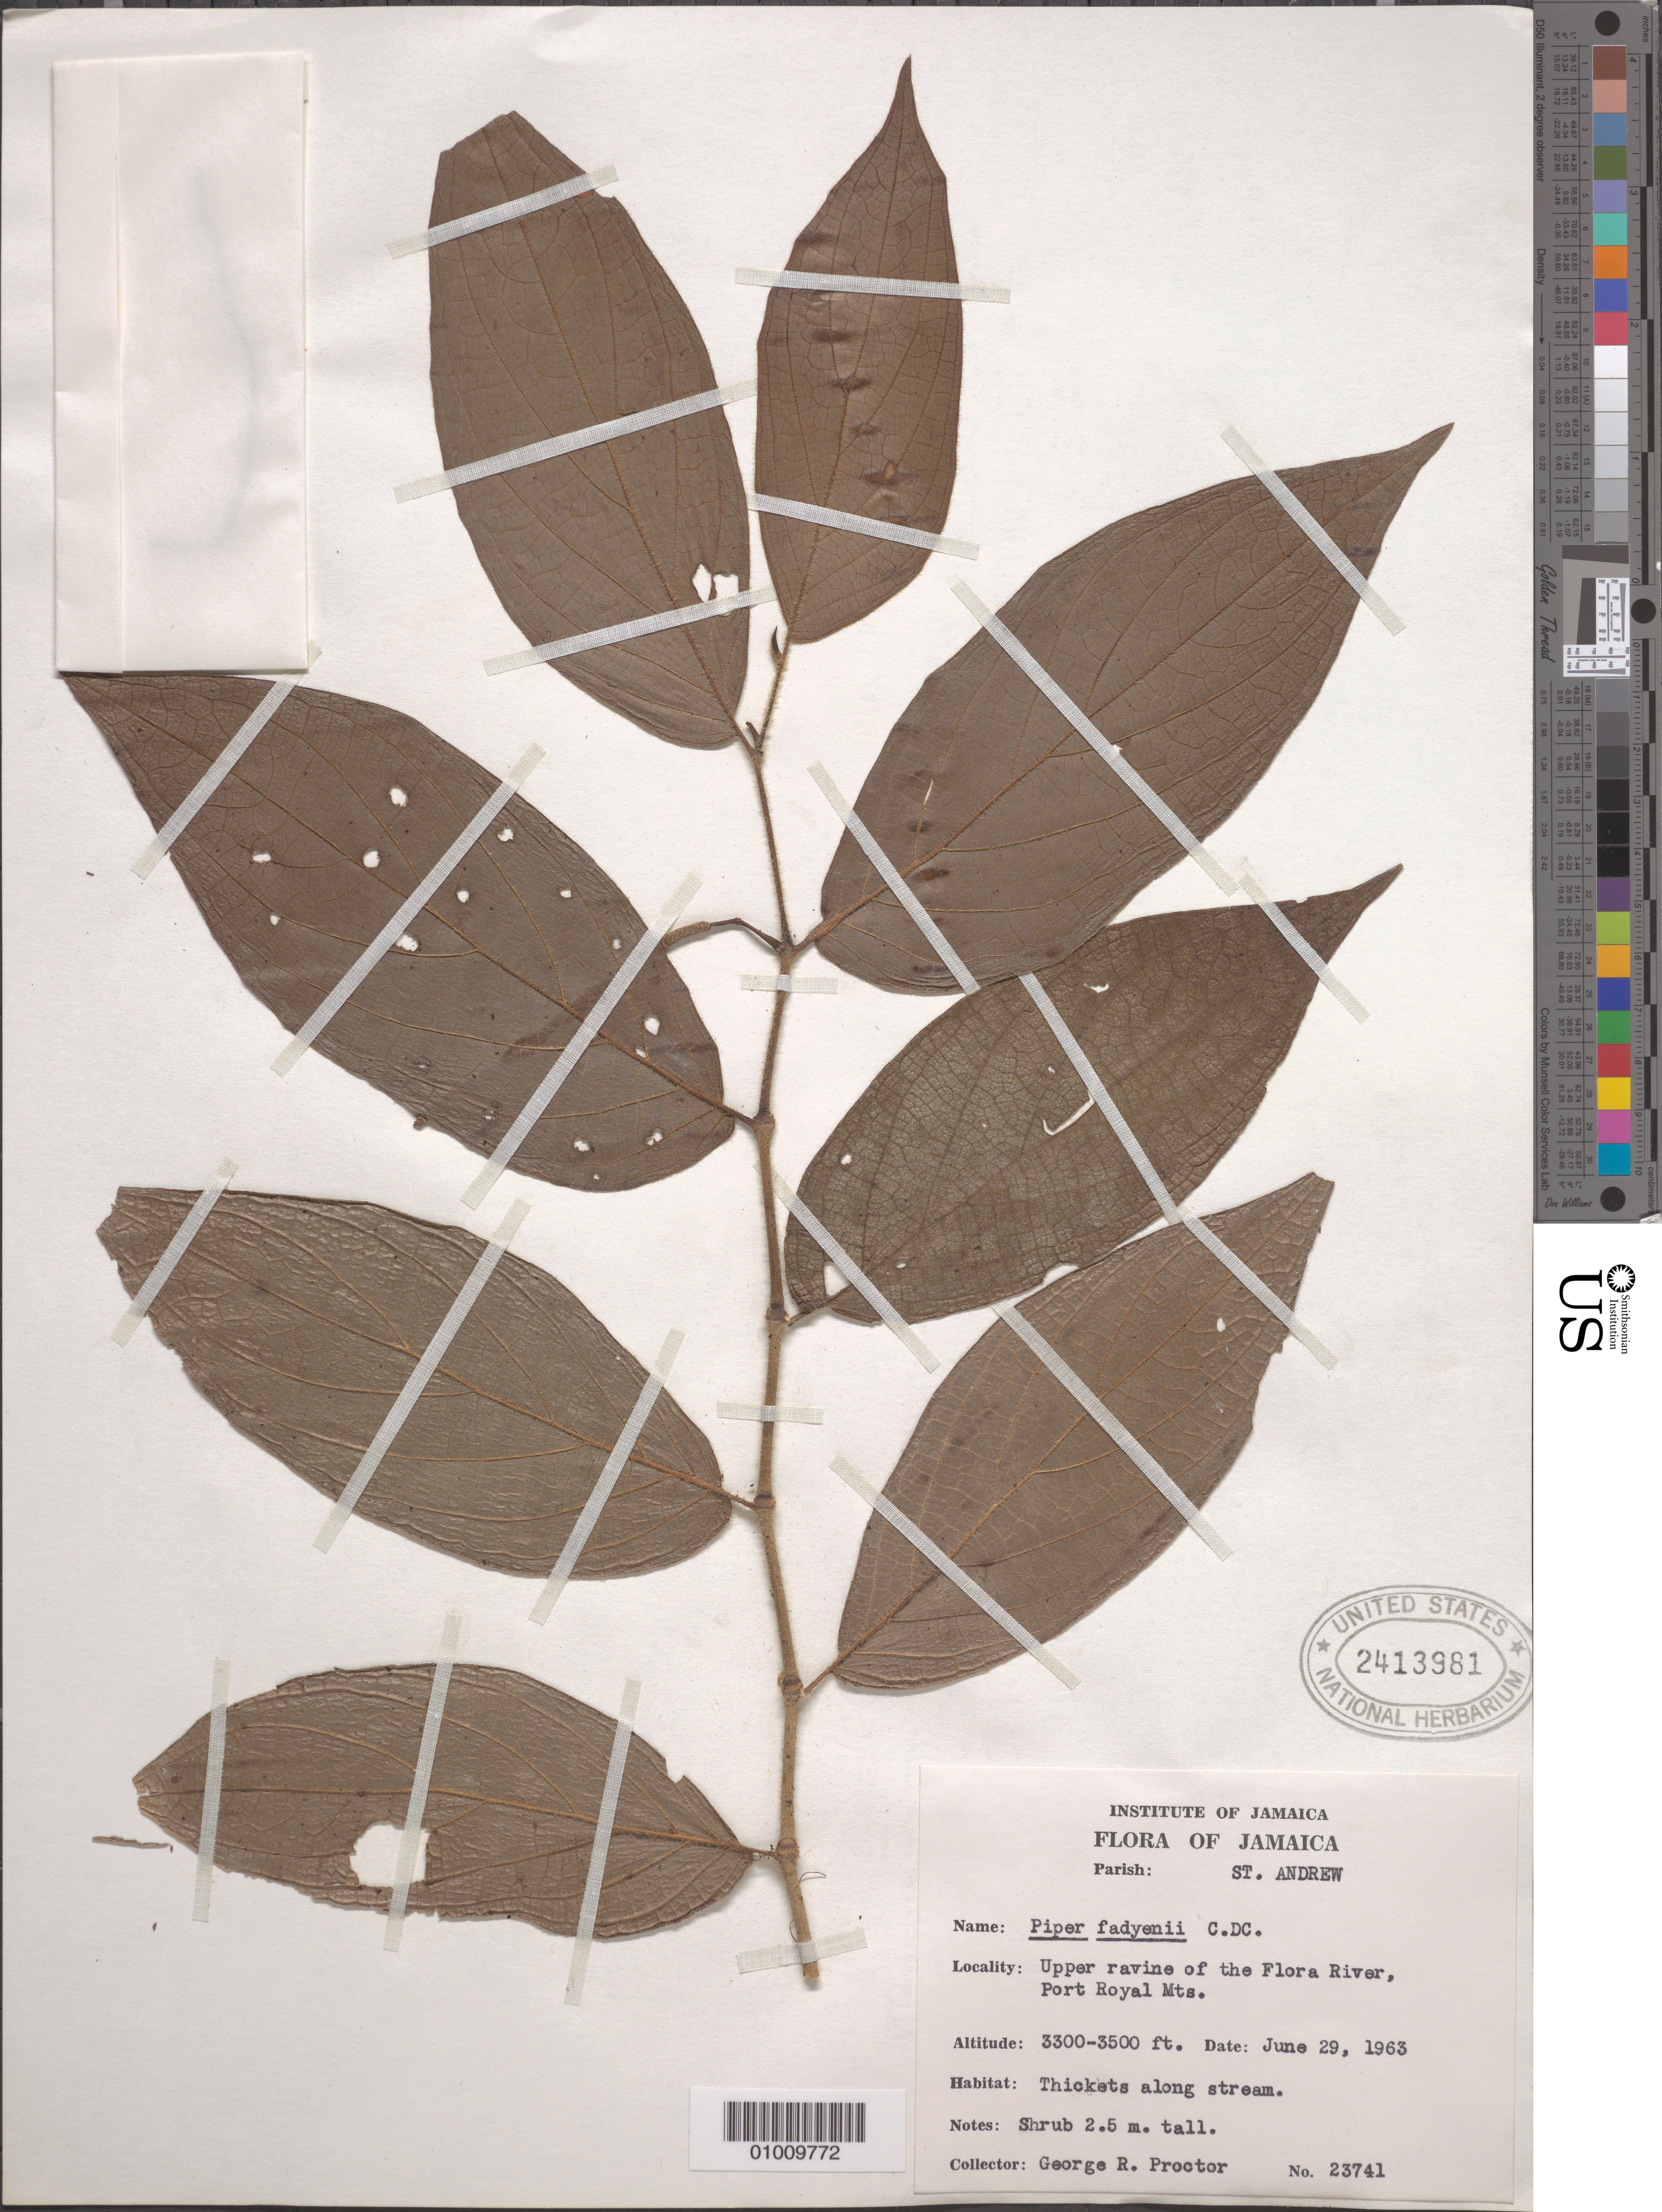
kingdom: Plantae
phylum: Tracheophyta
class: Magnoliopsida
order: Piperales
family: Piperaceae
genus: Piper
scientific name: Piper fadyenii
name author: C. DC.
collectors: G. R. Proctor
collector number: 23741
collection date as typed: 29 Jun 1963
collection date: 1963-06-29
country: Jamaica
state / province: Saint Andrew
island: Jamaica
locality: Upper ravine of the Flora River, Port Royal Mts. Thickets along stream.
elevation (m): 1006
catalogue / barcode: US 2413981